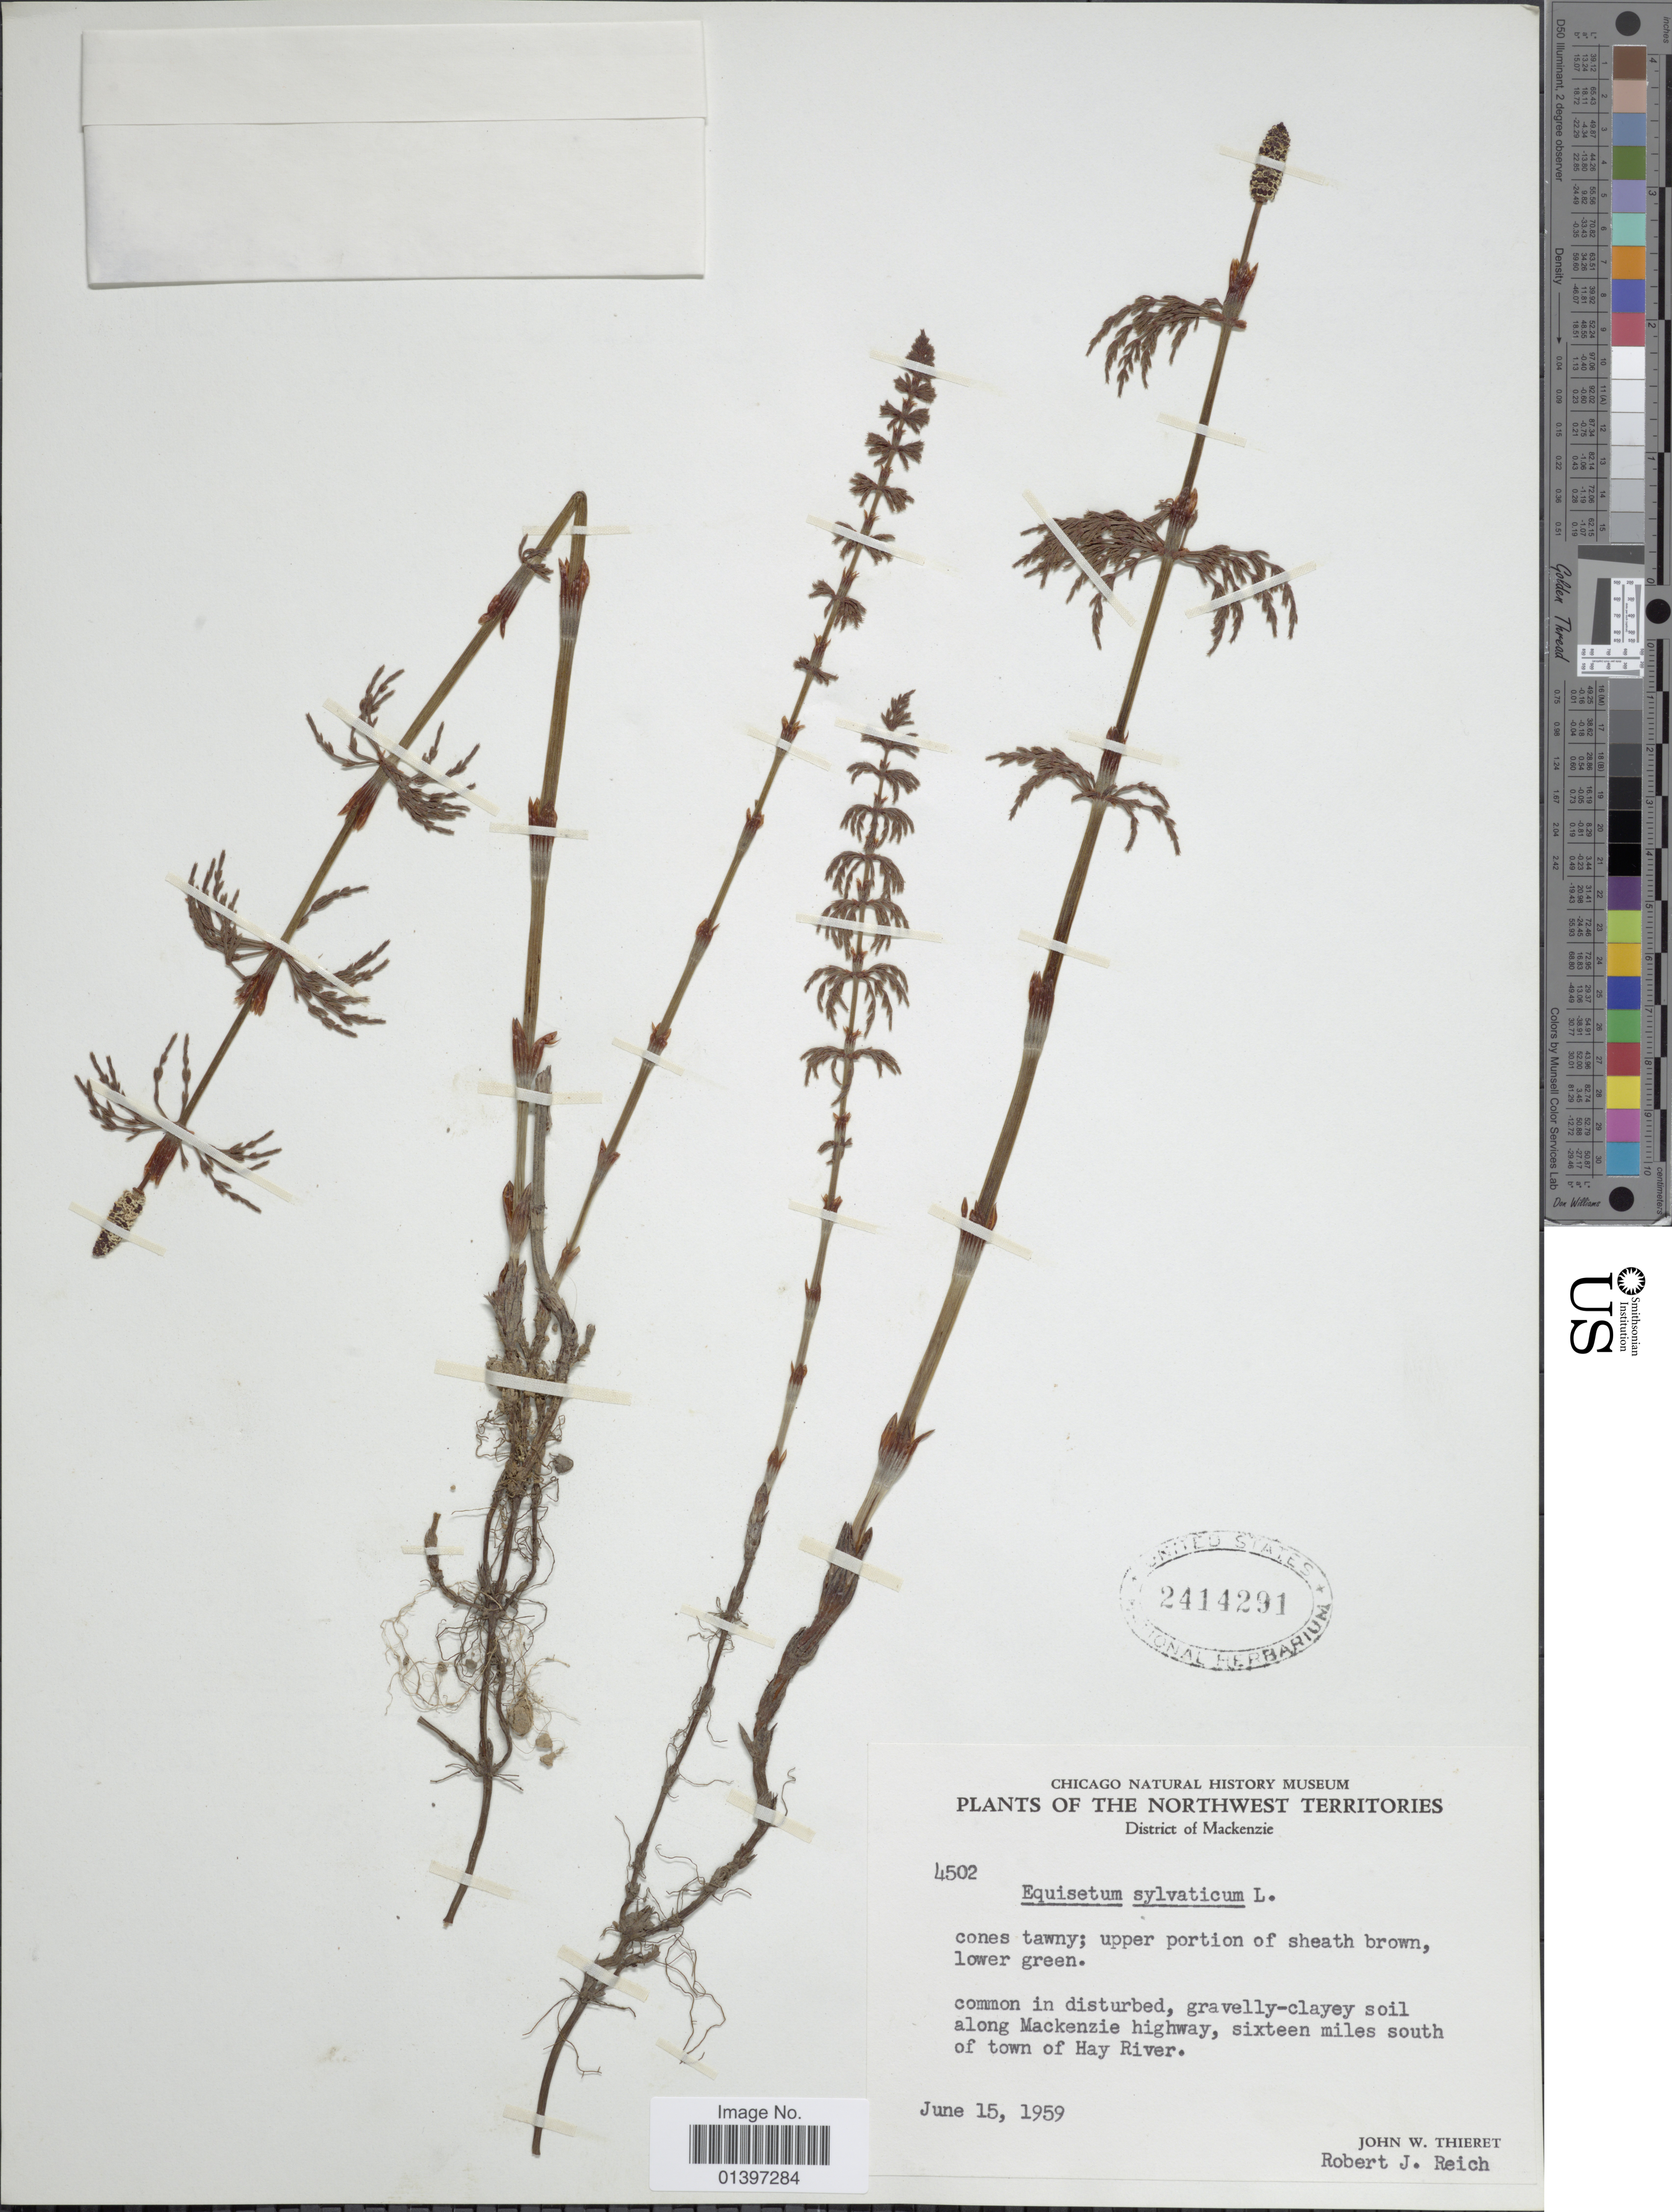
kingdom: Plantae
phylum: Tracheophyta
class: Polypodiopsida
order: Equisetales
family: Equisetaceae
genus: Equisetum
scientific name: Equisetum sylvaticum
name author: L.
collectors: J. W. Thieret & R. Reich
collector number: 4502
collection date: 1959-06-15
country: Canada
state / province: Northwest Territories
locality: District of Mackenzie, soil along Mackenzie highway, sixteen miles south of town of Hay River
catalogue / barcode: US 2414291